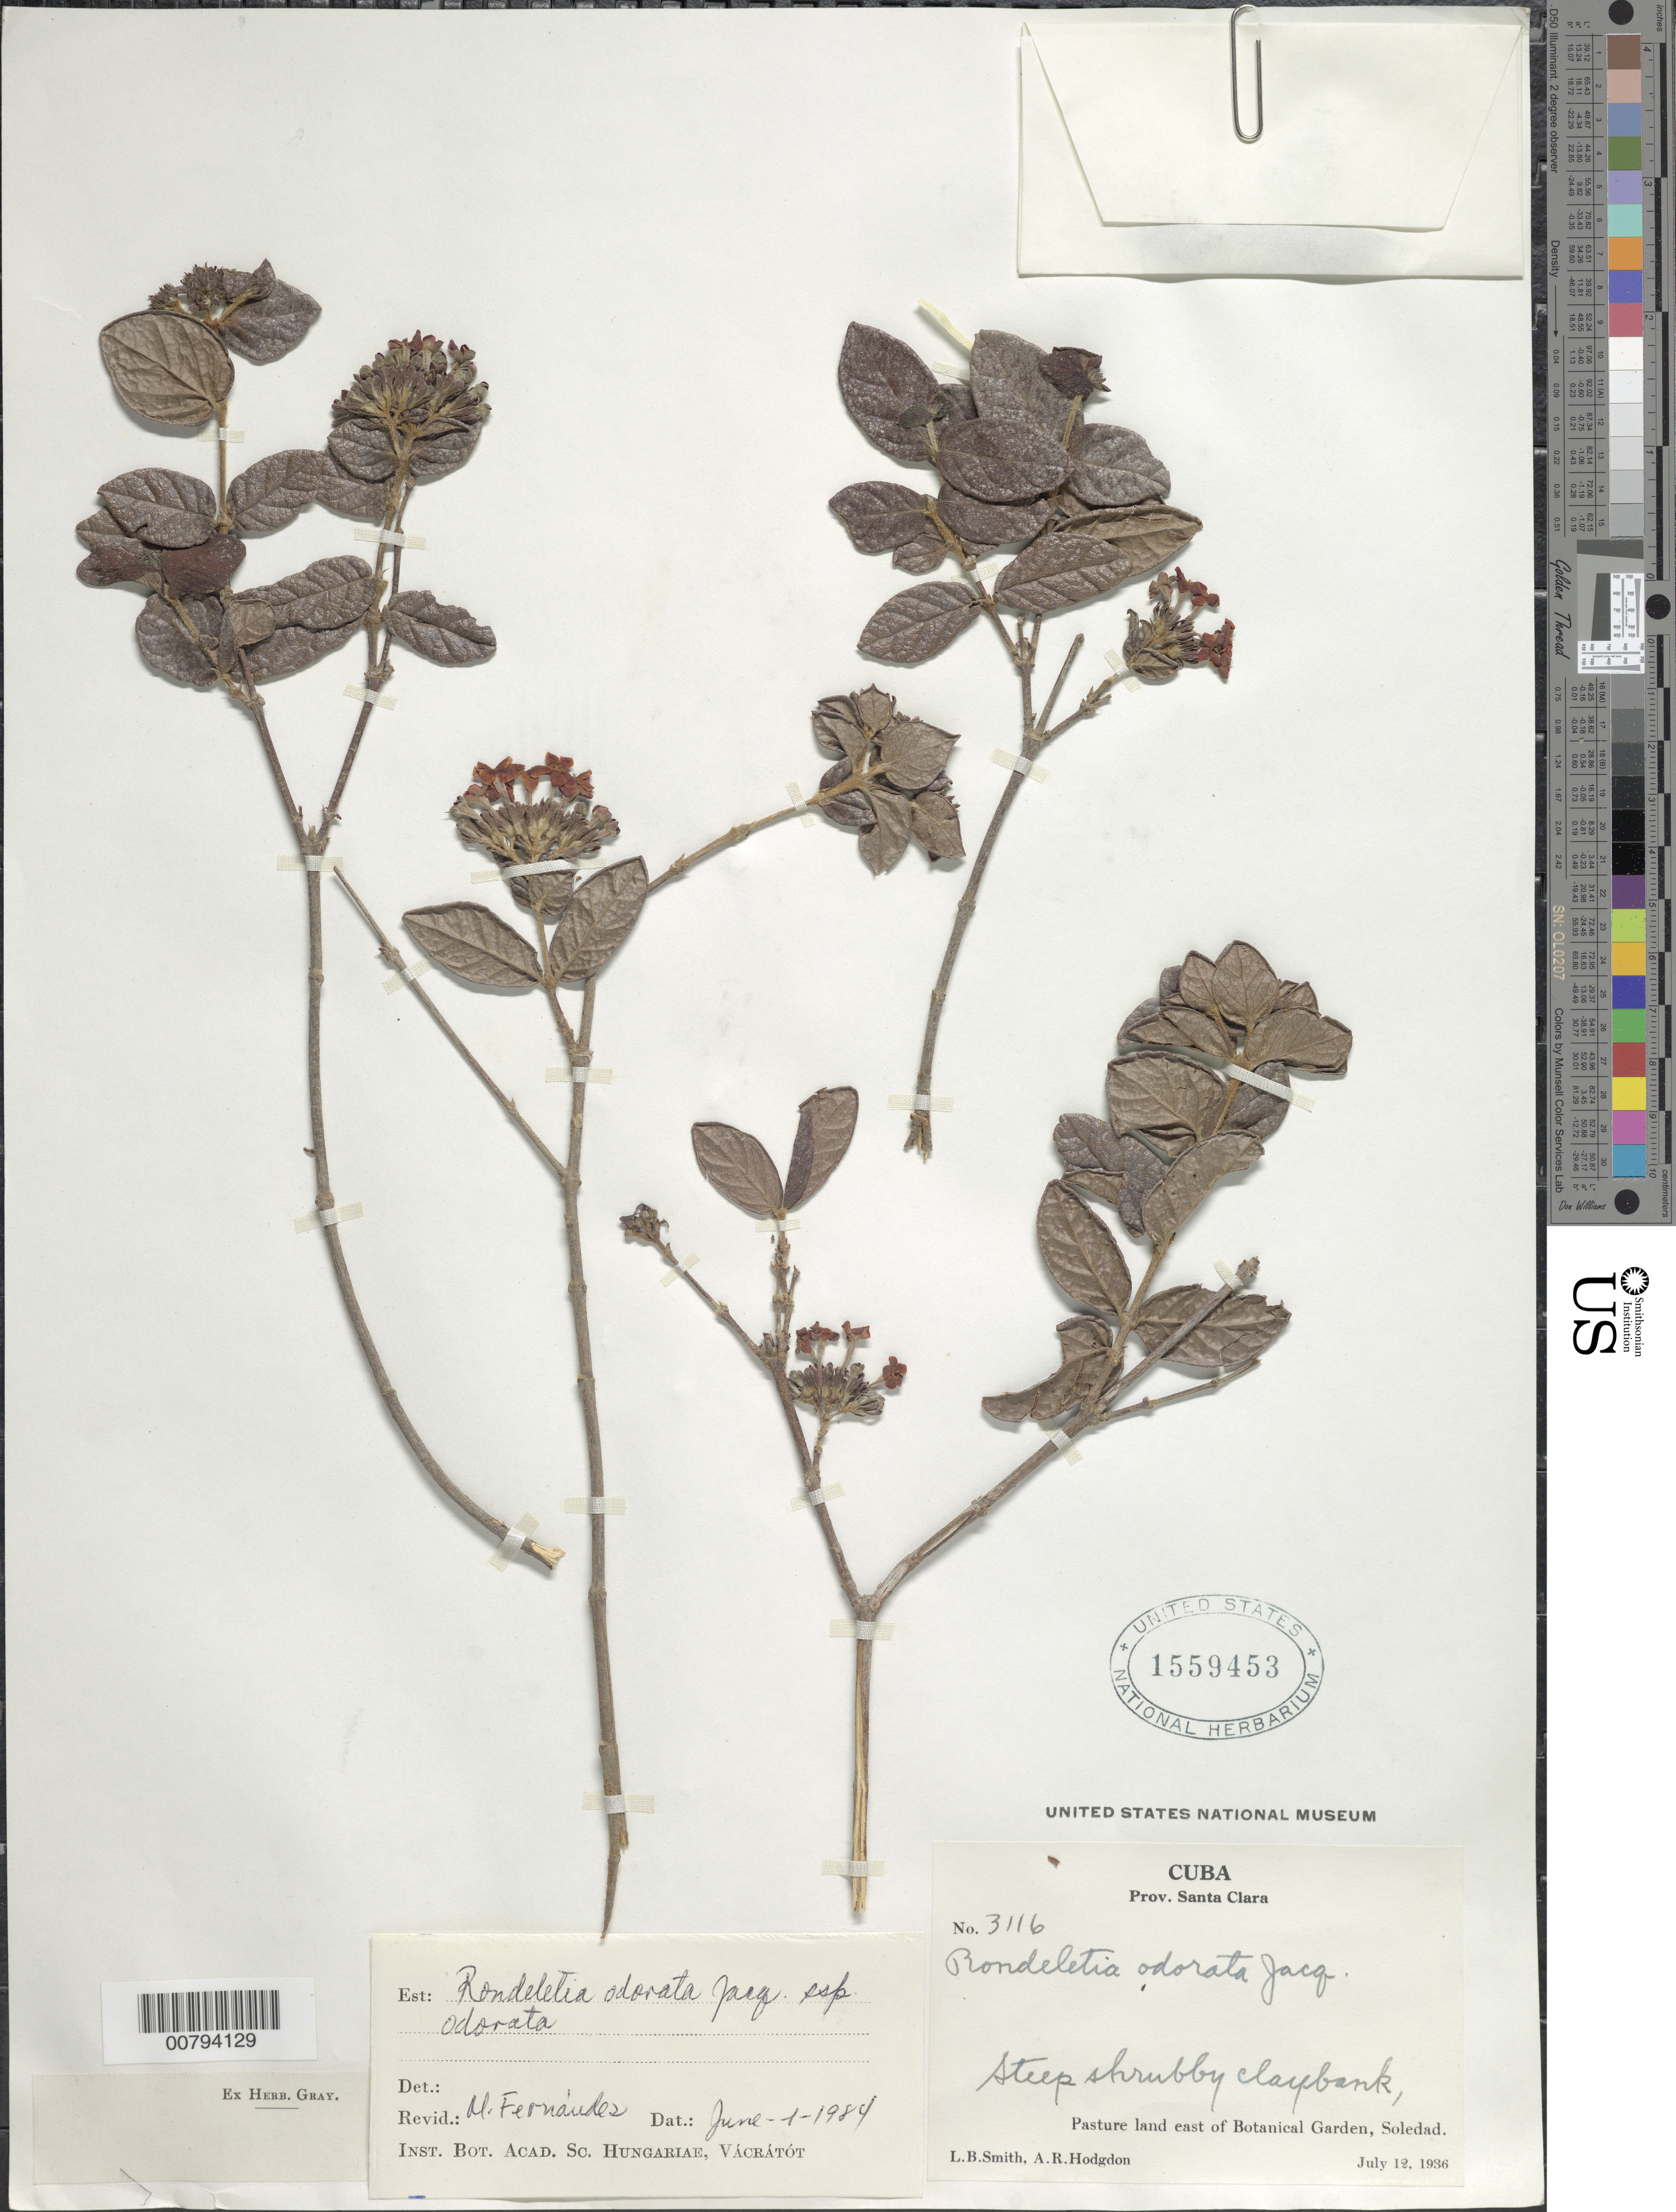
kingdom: Plantae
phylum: Tracheophyta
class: Magnoliopsida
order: Gentianales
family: Rubiaceae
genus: Rondeletia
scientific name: Rondeletia odorata subsp. odorata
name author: Jacq.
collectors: L. Smith & A. R. Hodgdon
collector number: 3116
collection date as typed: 12 Jul 1936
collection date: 1936-07-12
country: Cuba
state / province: Santa Clara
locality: Pastureland east of Botanical Garden, Soledad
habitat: Steep shrubby clay bank in pastureland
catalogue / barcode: US 1559453